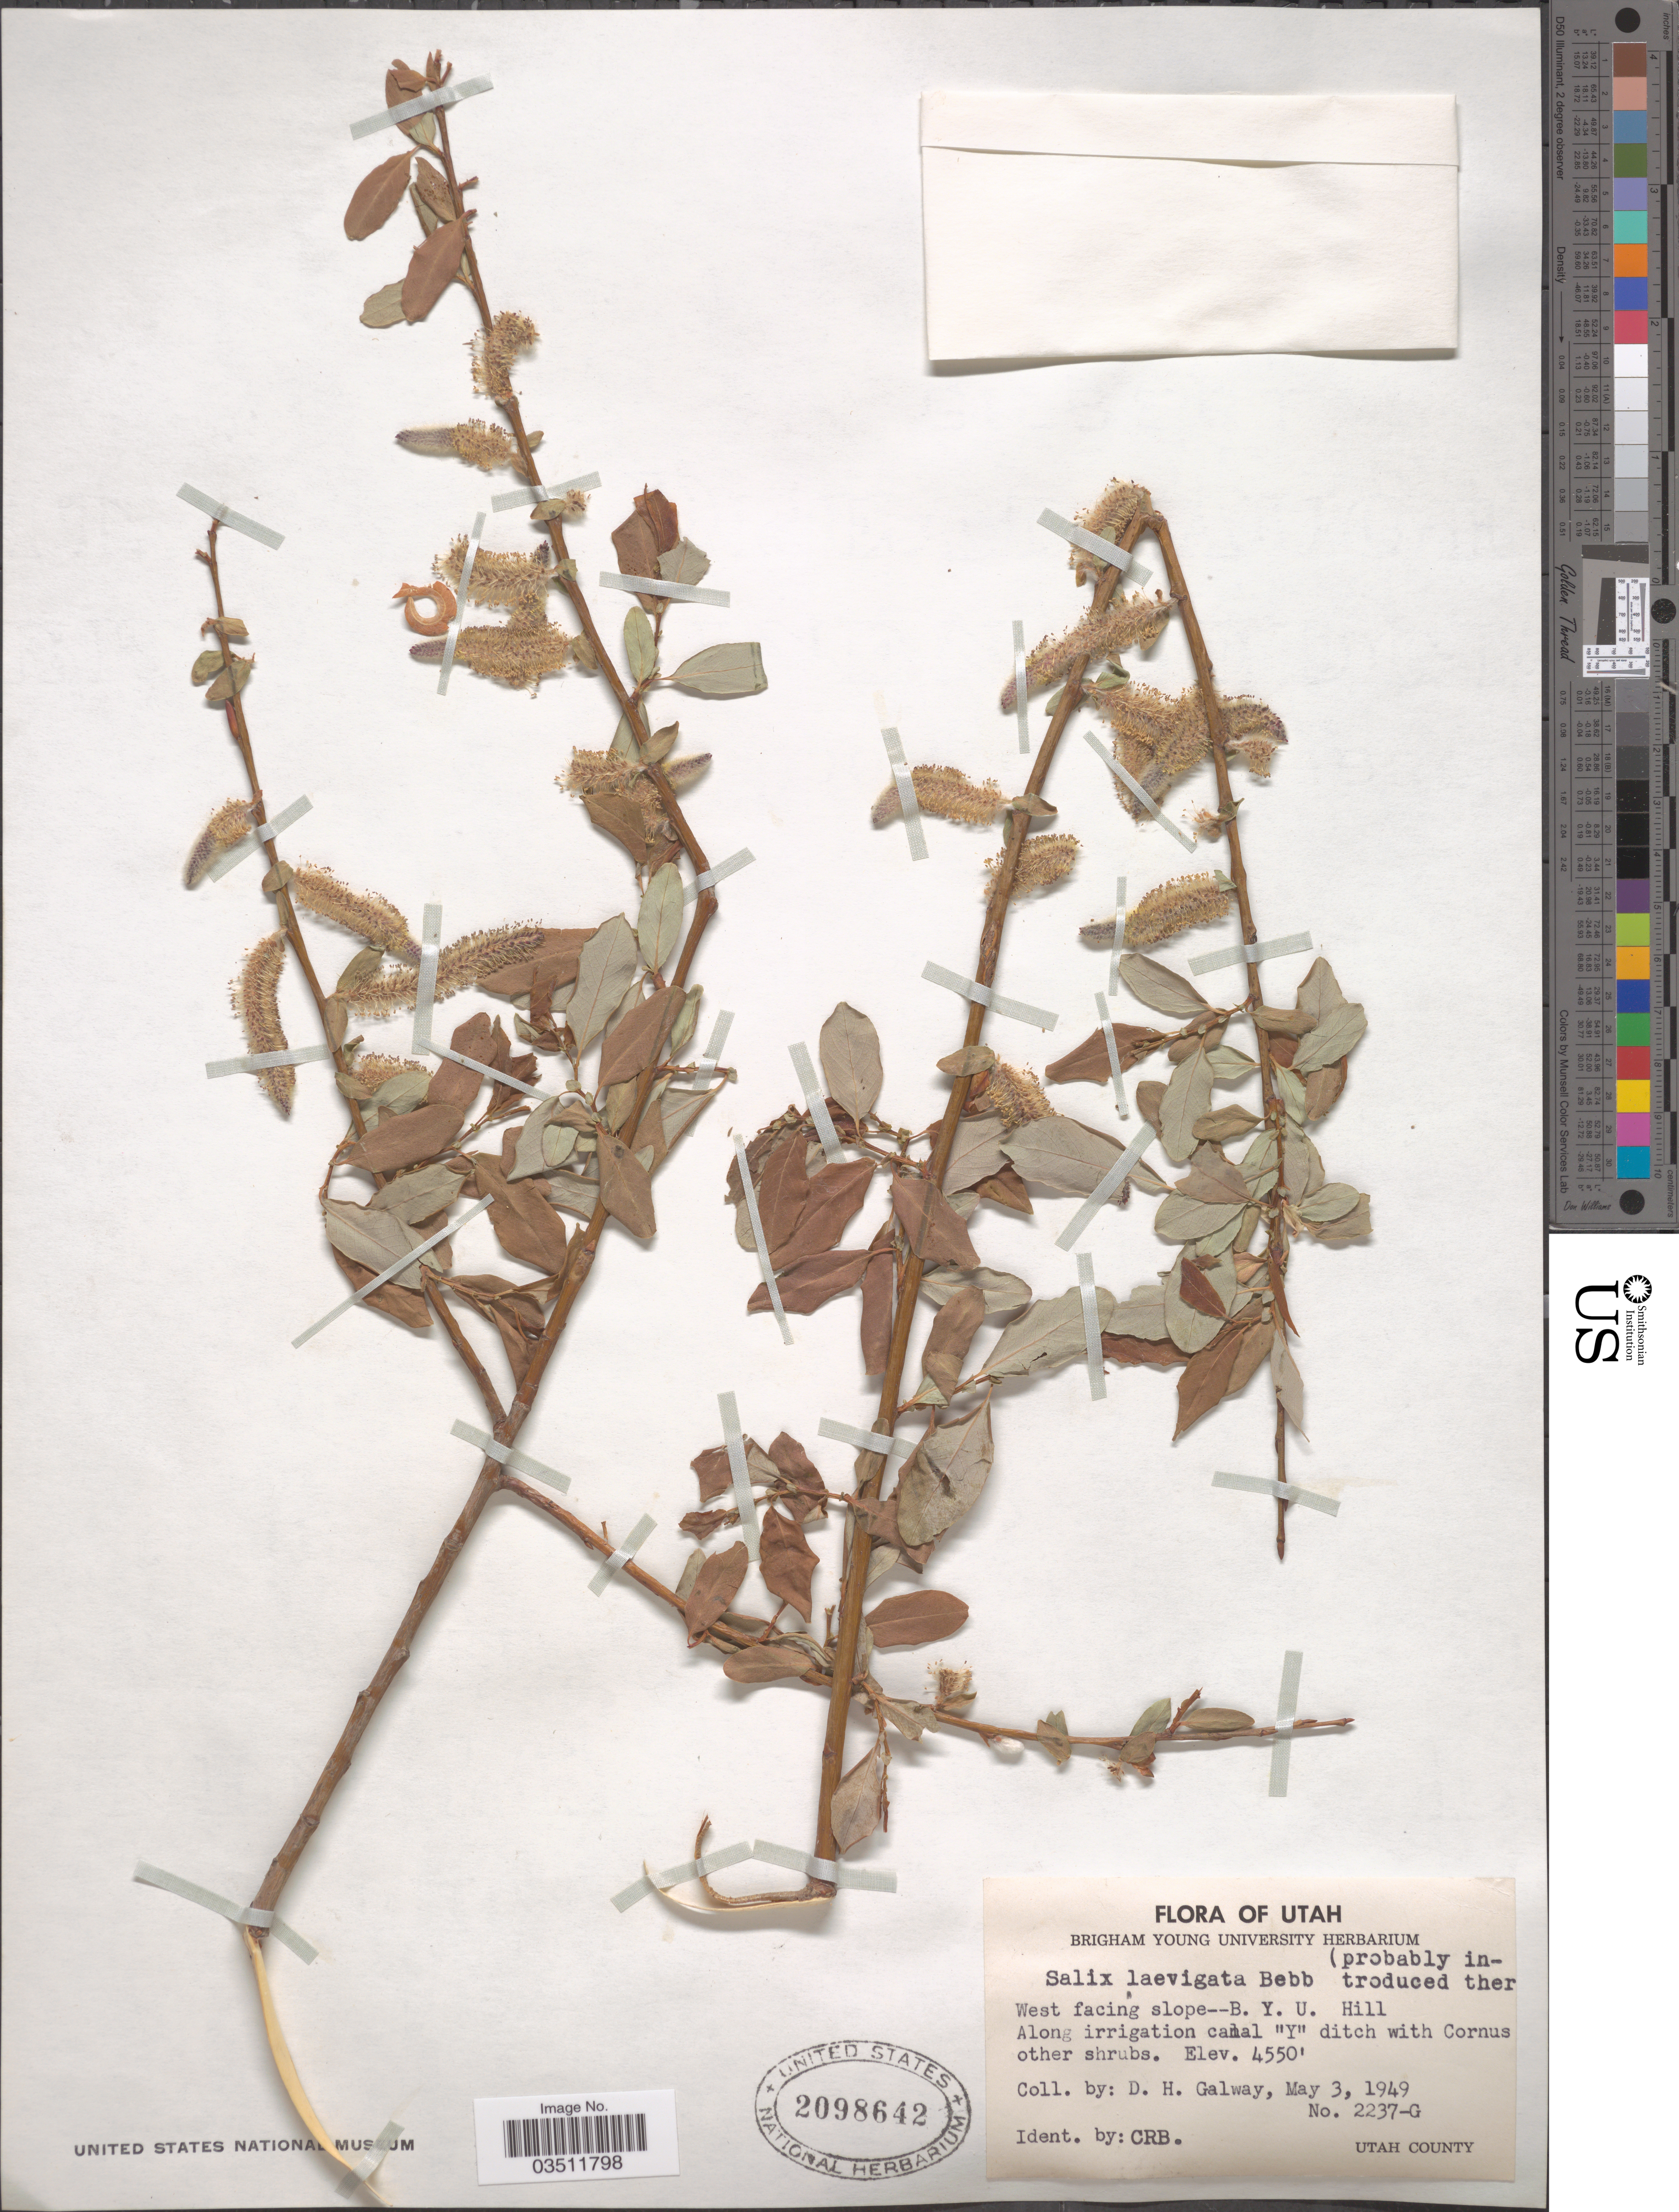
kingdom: Plantae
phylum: Tracheophyta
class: Magnoliopsida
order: Malpighiales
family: Salicaceae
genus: Salix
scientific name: Salix lutea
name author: Nutt.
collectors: D. Galway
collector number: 2237-G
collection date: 1949-05-03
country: United States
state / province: Utah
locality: West facing slope--B. Y. U. Hill. Along irrigation canal "Y" ditch. Utah County.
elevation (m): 1387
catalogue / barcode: US 2098642